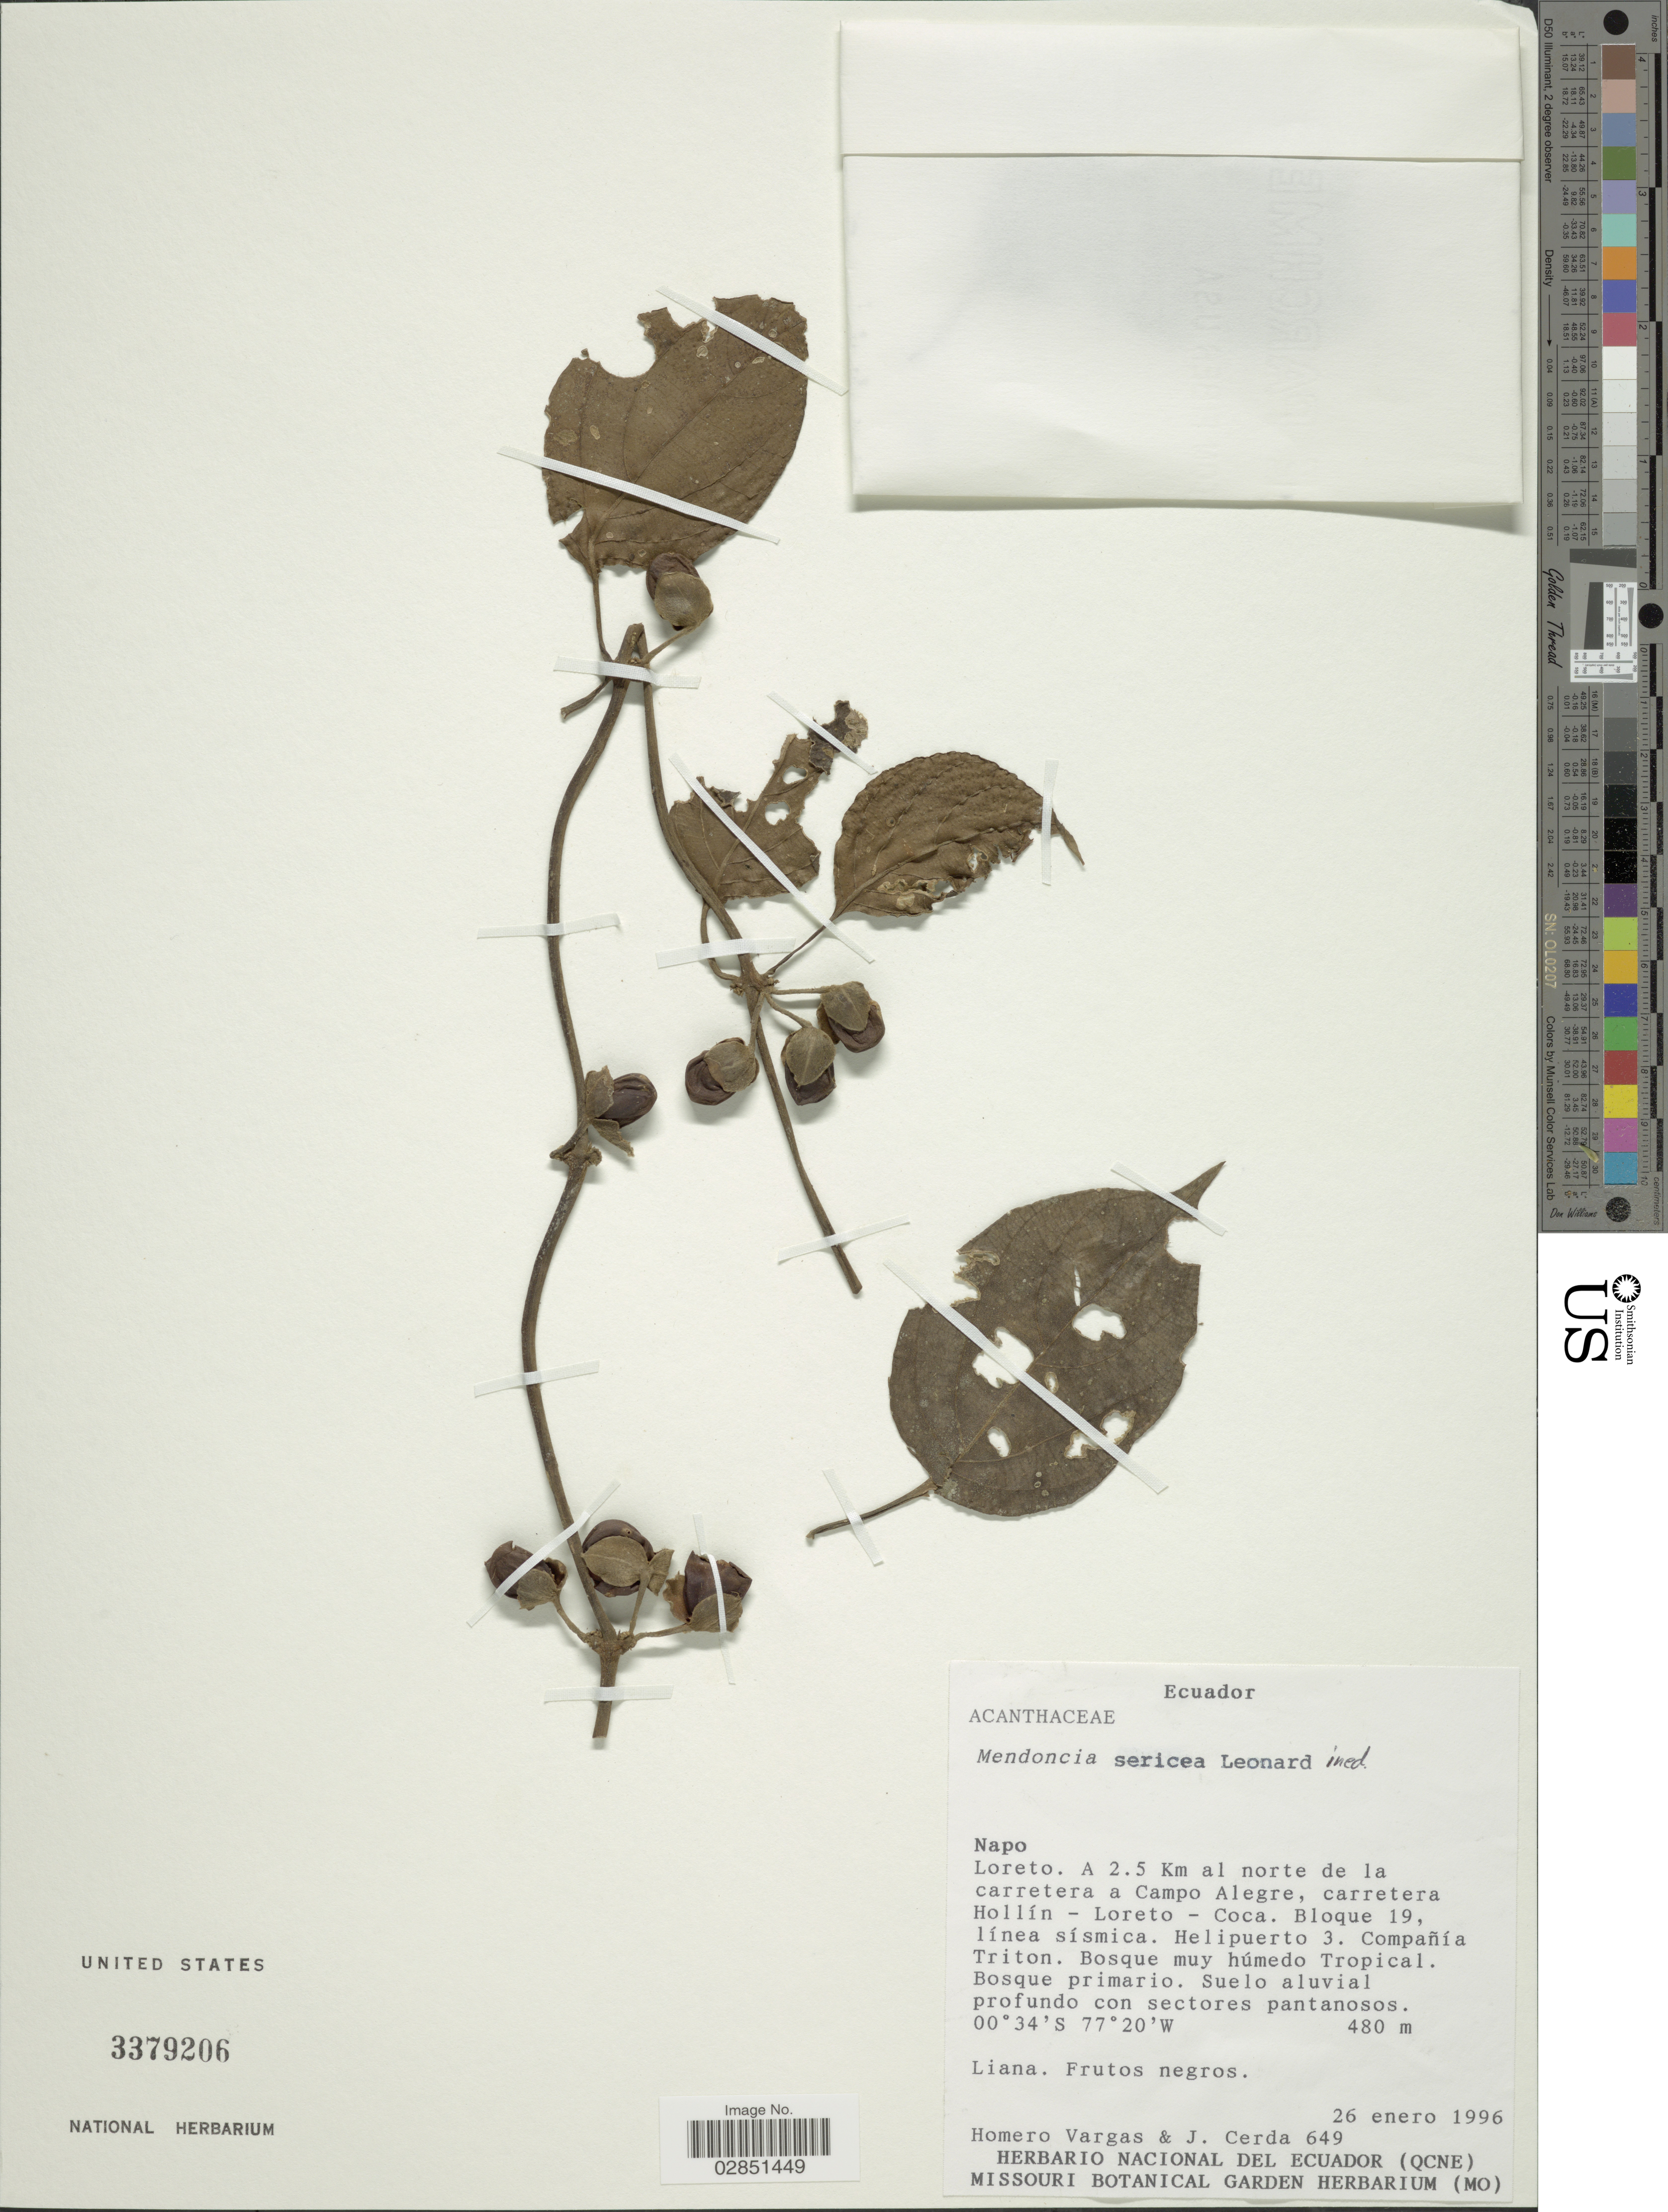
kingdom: Plantae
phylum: Tracheophyta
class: Magnoliopsida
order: Lamiales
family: Acanthaceae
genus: Mendoncia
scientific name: Mendoncia sericea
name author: Leonard ex Wassh.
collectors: H. Vargas & J. Cerda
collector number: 649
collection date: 1996-01-26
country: Ecuador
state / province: Napo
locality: Loreto. A 2.5 Km al norte de la carretera a Campo Alegre, carretera Hollín - Loreto - Coca. Bloque 19.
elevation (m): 480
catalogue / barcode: US 3379206